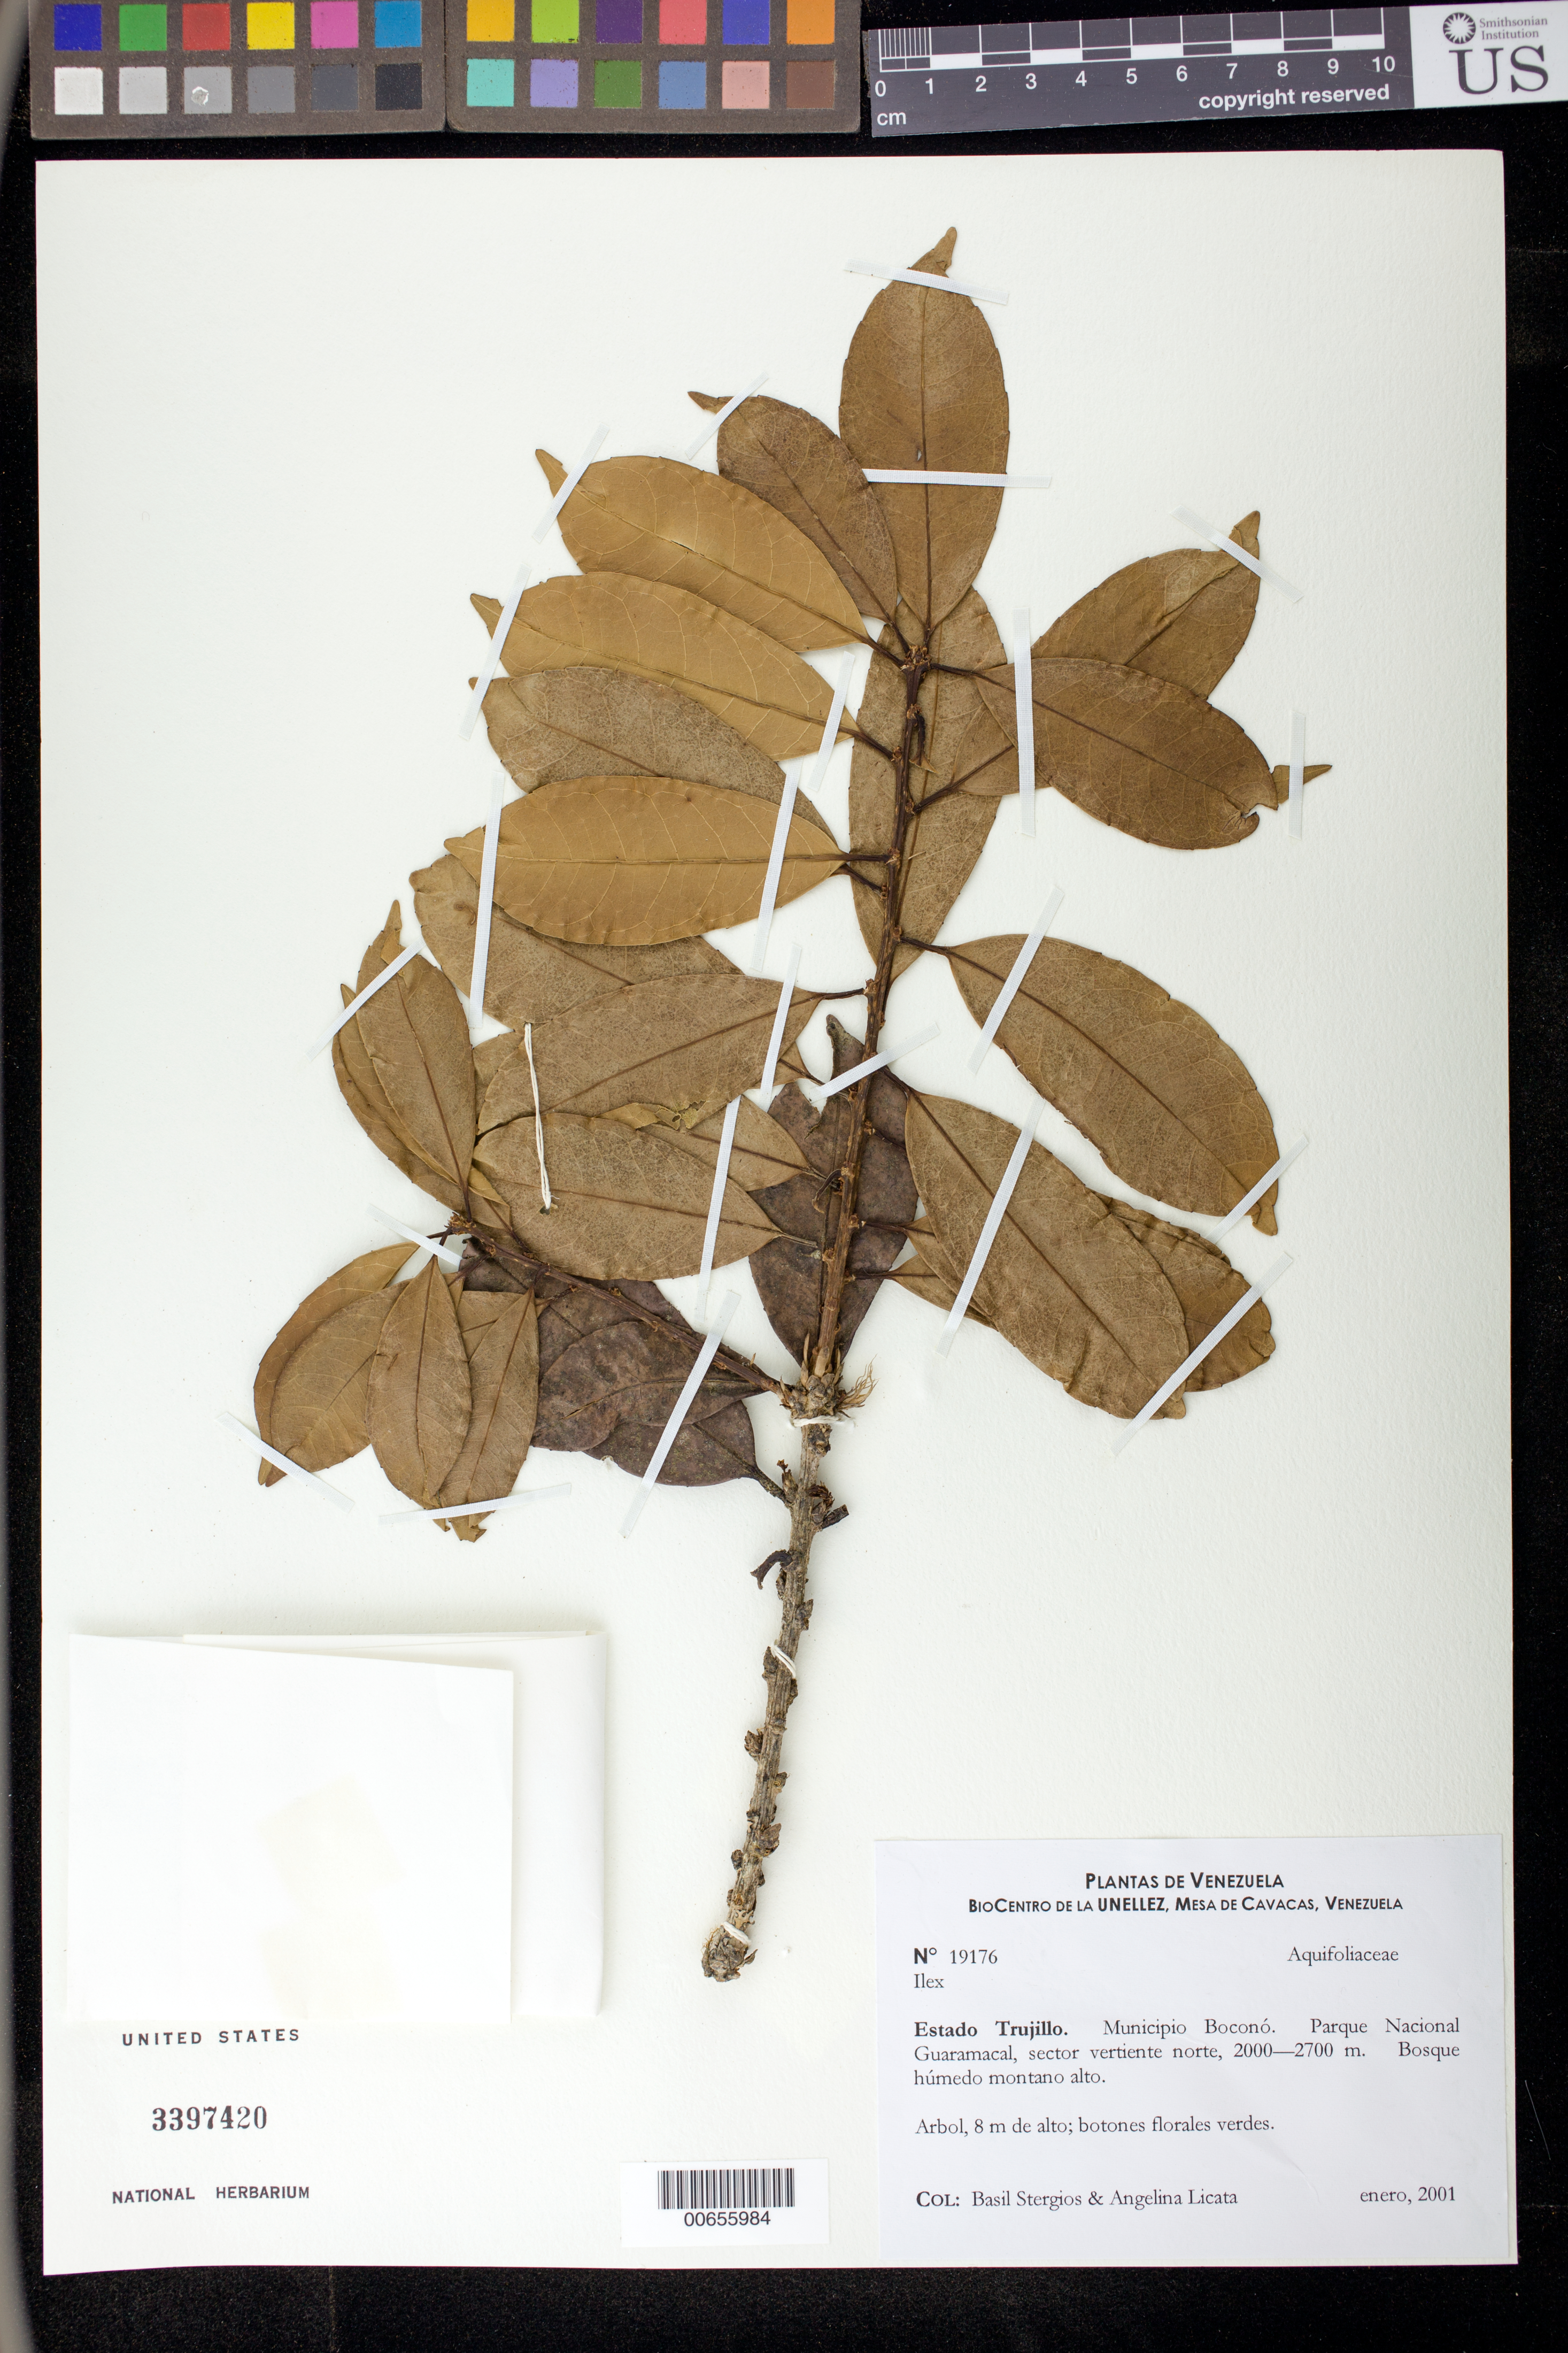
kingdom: Plantae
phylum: Tracheophyta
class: Magnoliopsida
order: Aquifoliales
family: Aquifoliaceae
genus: Ilex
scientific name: Ilex sp.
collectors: B. G. Stergios & A. Licata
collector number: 19176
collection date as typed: Jan 2001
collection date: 2001-01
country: Venezuela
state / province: Trujillo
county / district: Boconó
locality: Parque Nacional Guaramacal, vertiente N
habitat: Bosque húmedo montano alto.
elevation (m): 2000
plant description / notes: PORT, US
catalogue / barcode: US 3397420